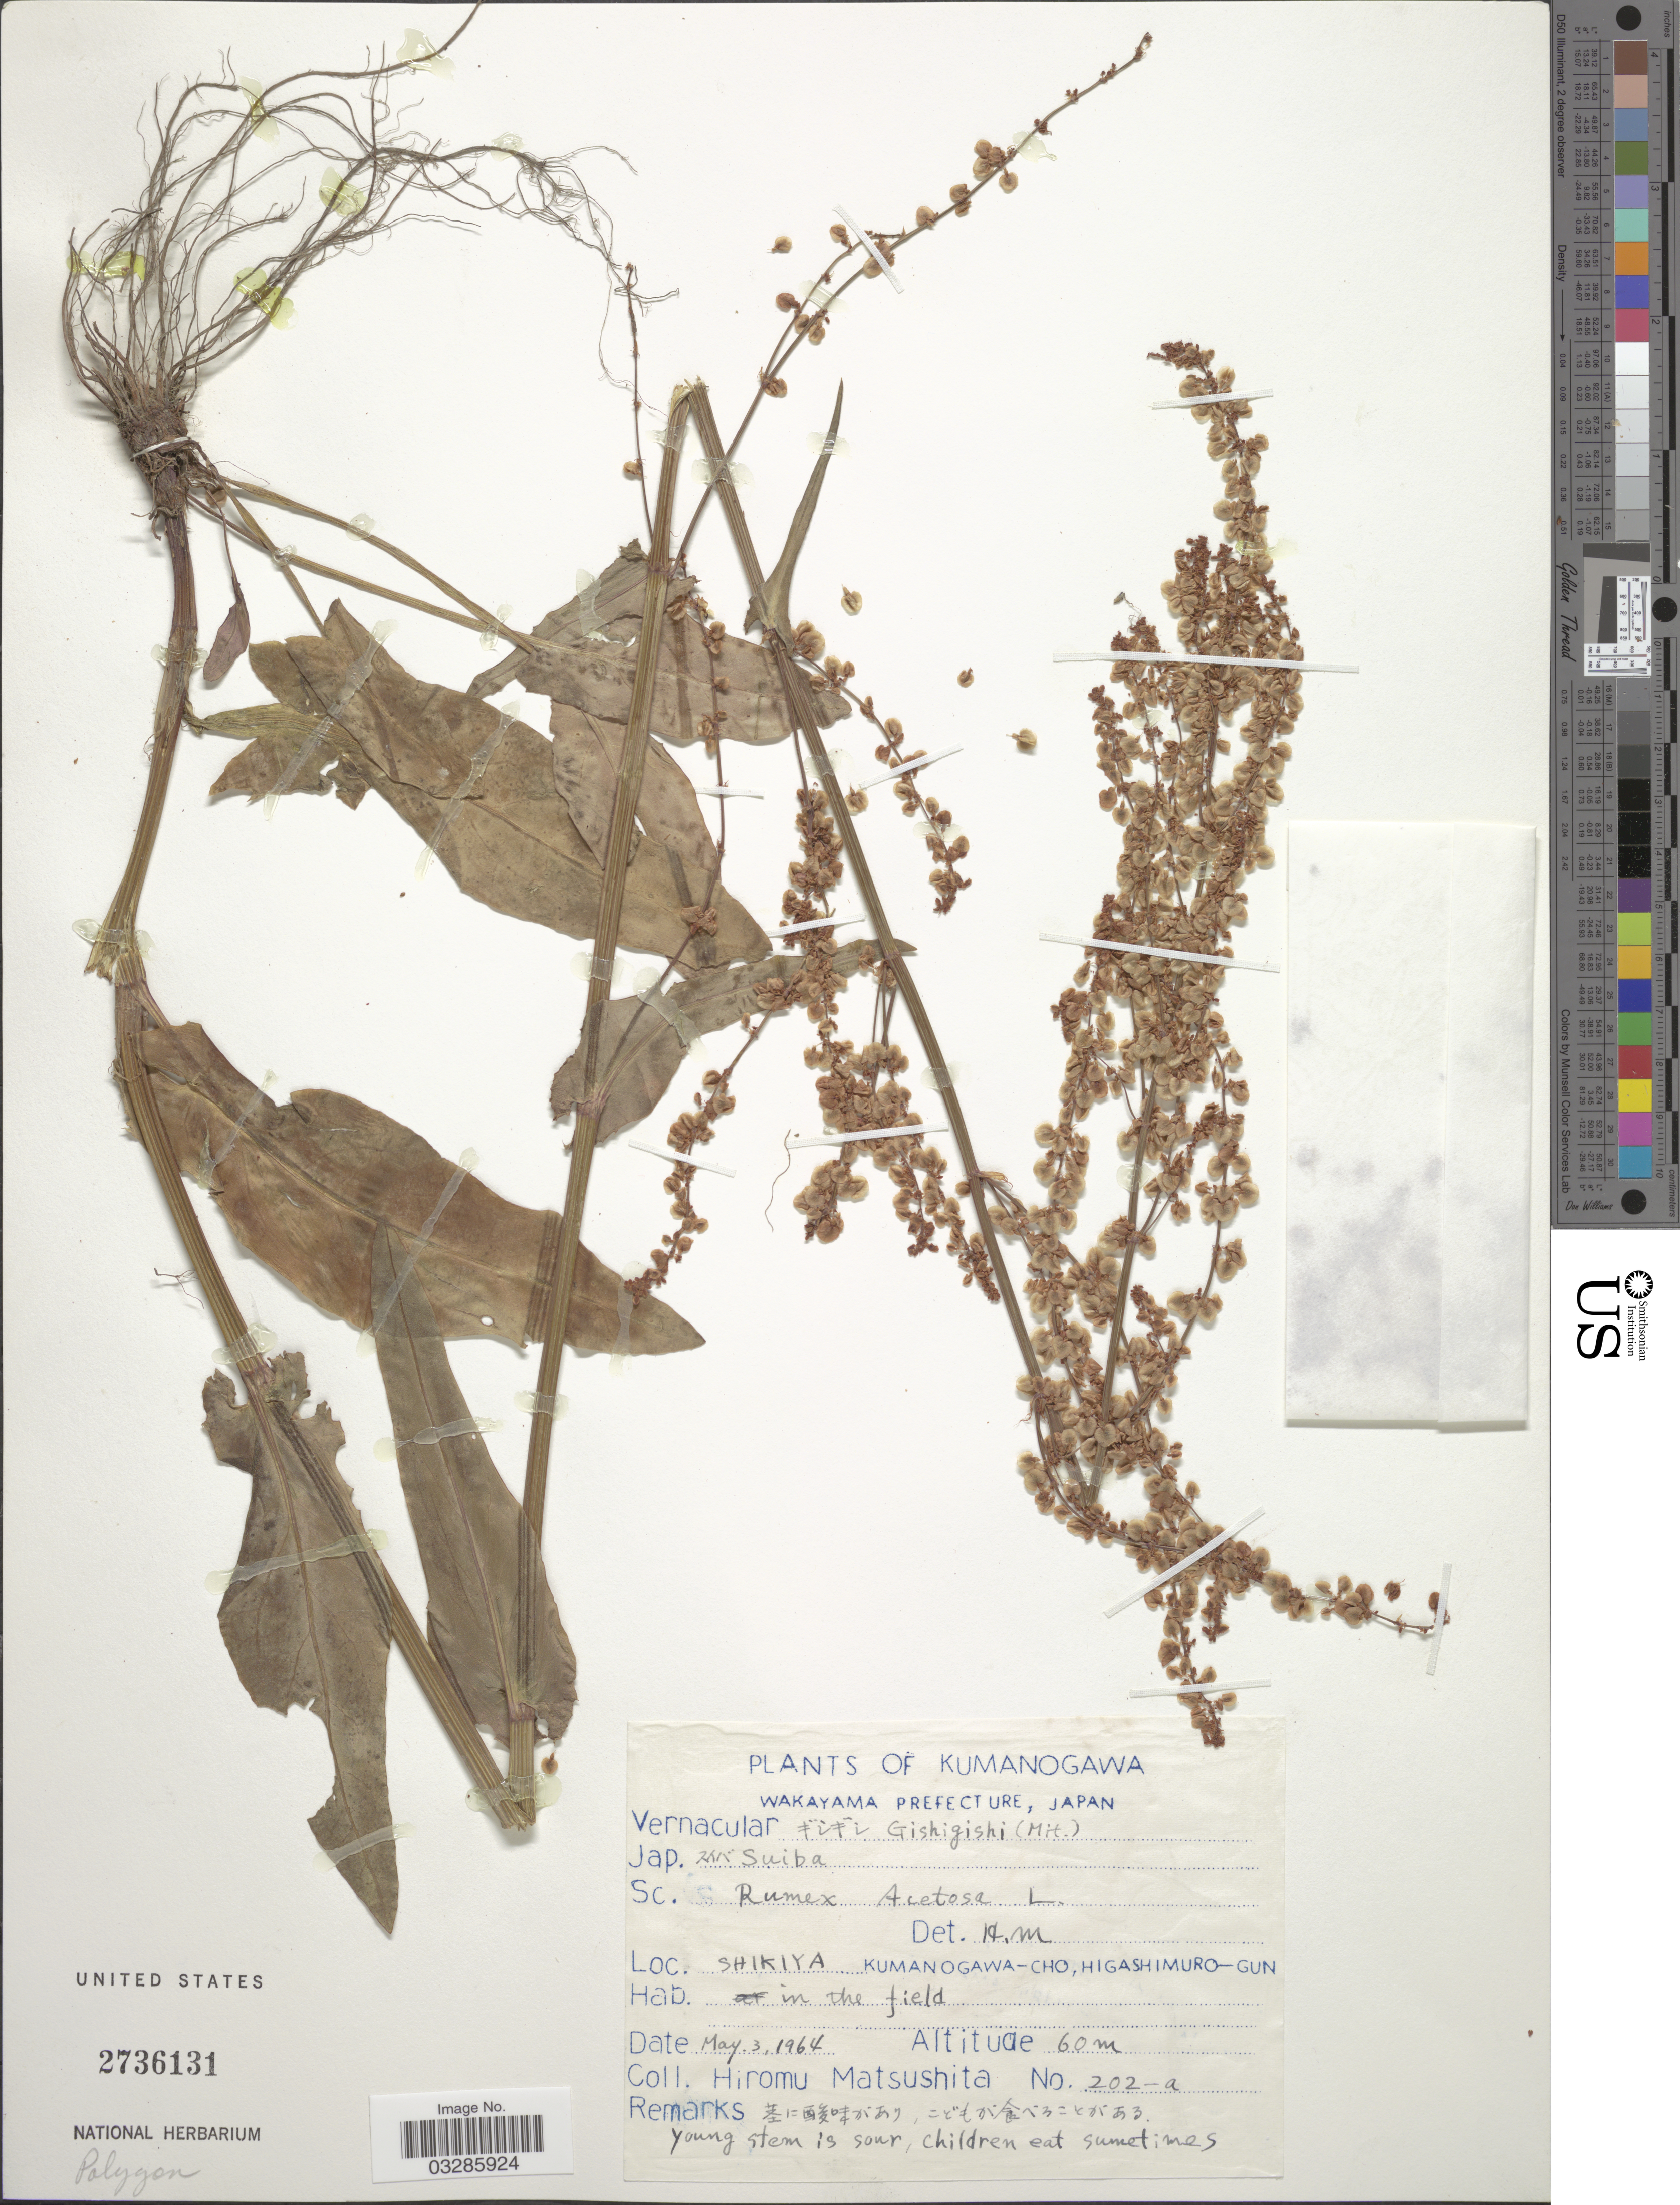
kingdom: Plantae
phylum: Tracheophyta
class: Magnoliopsida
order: Caryophyllales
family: Polygonaceae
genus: Rumex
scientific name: Rumex acetosa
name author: L.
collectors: H. Matsushita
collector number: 202-a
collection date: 1964-05-03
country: Japan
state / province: Wakayama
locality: Kumanogawa, Wakayama Prefecture, Shikiya Kumanogawa-Cho, Higashimuro-Gun.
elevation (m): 60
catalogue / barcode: US 2736131